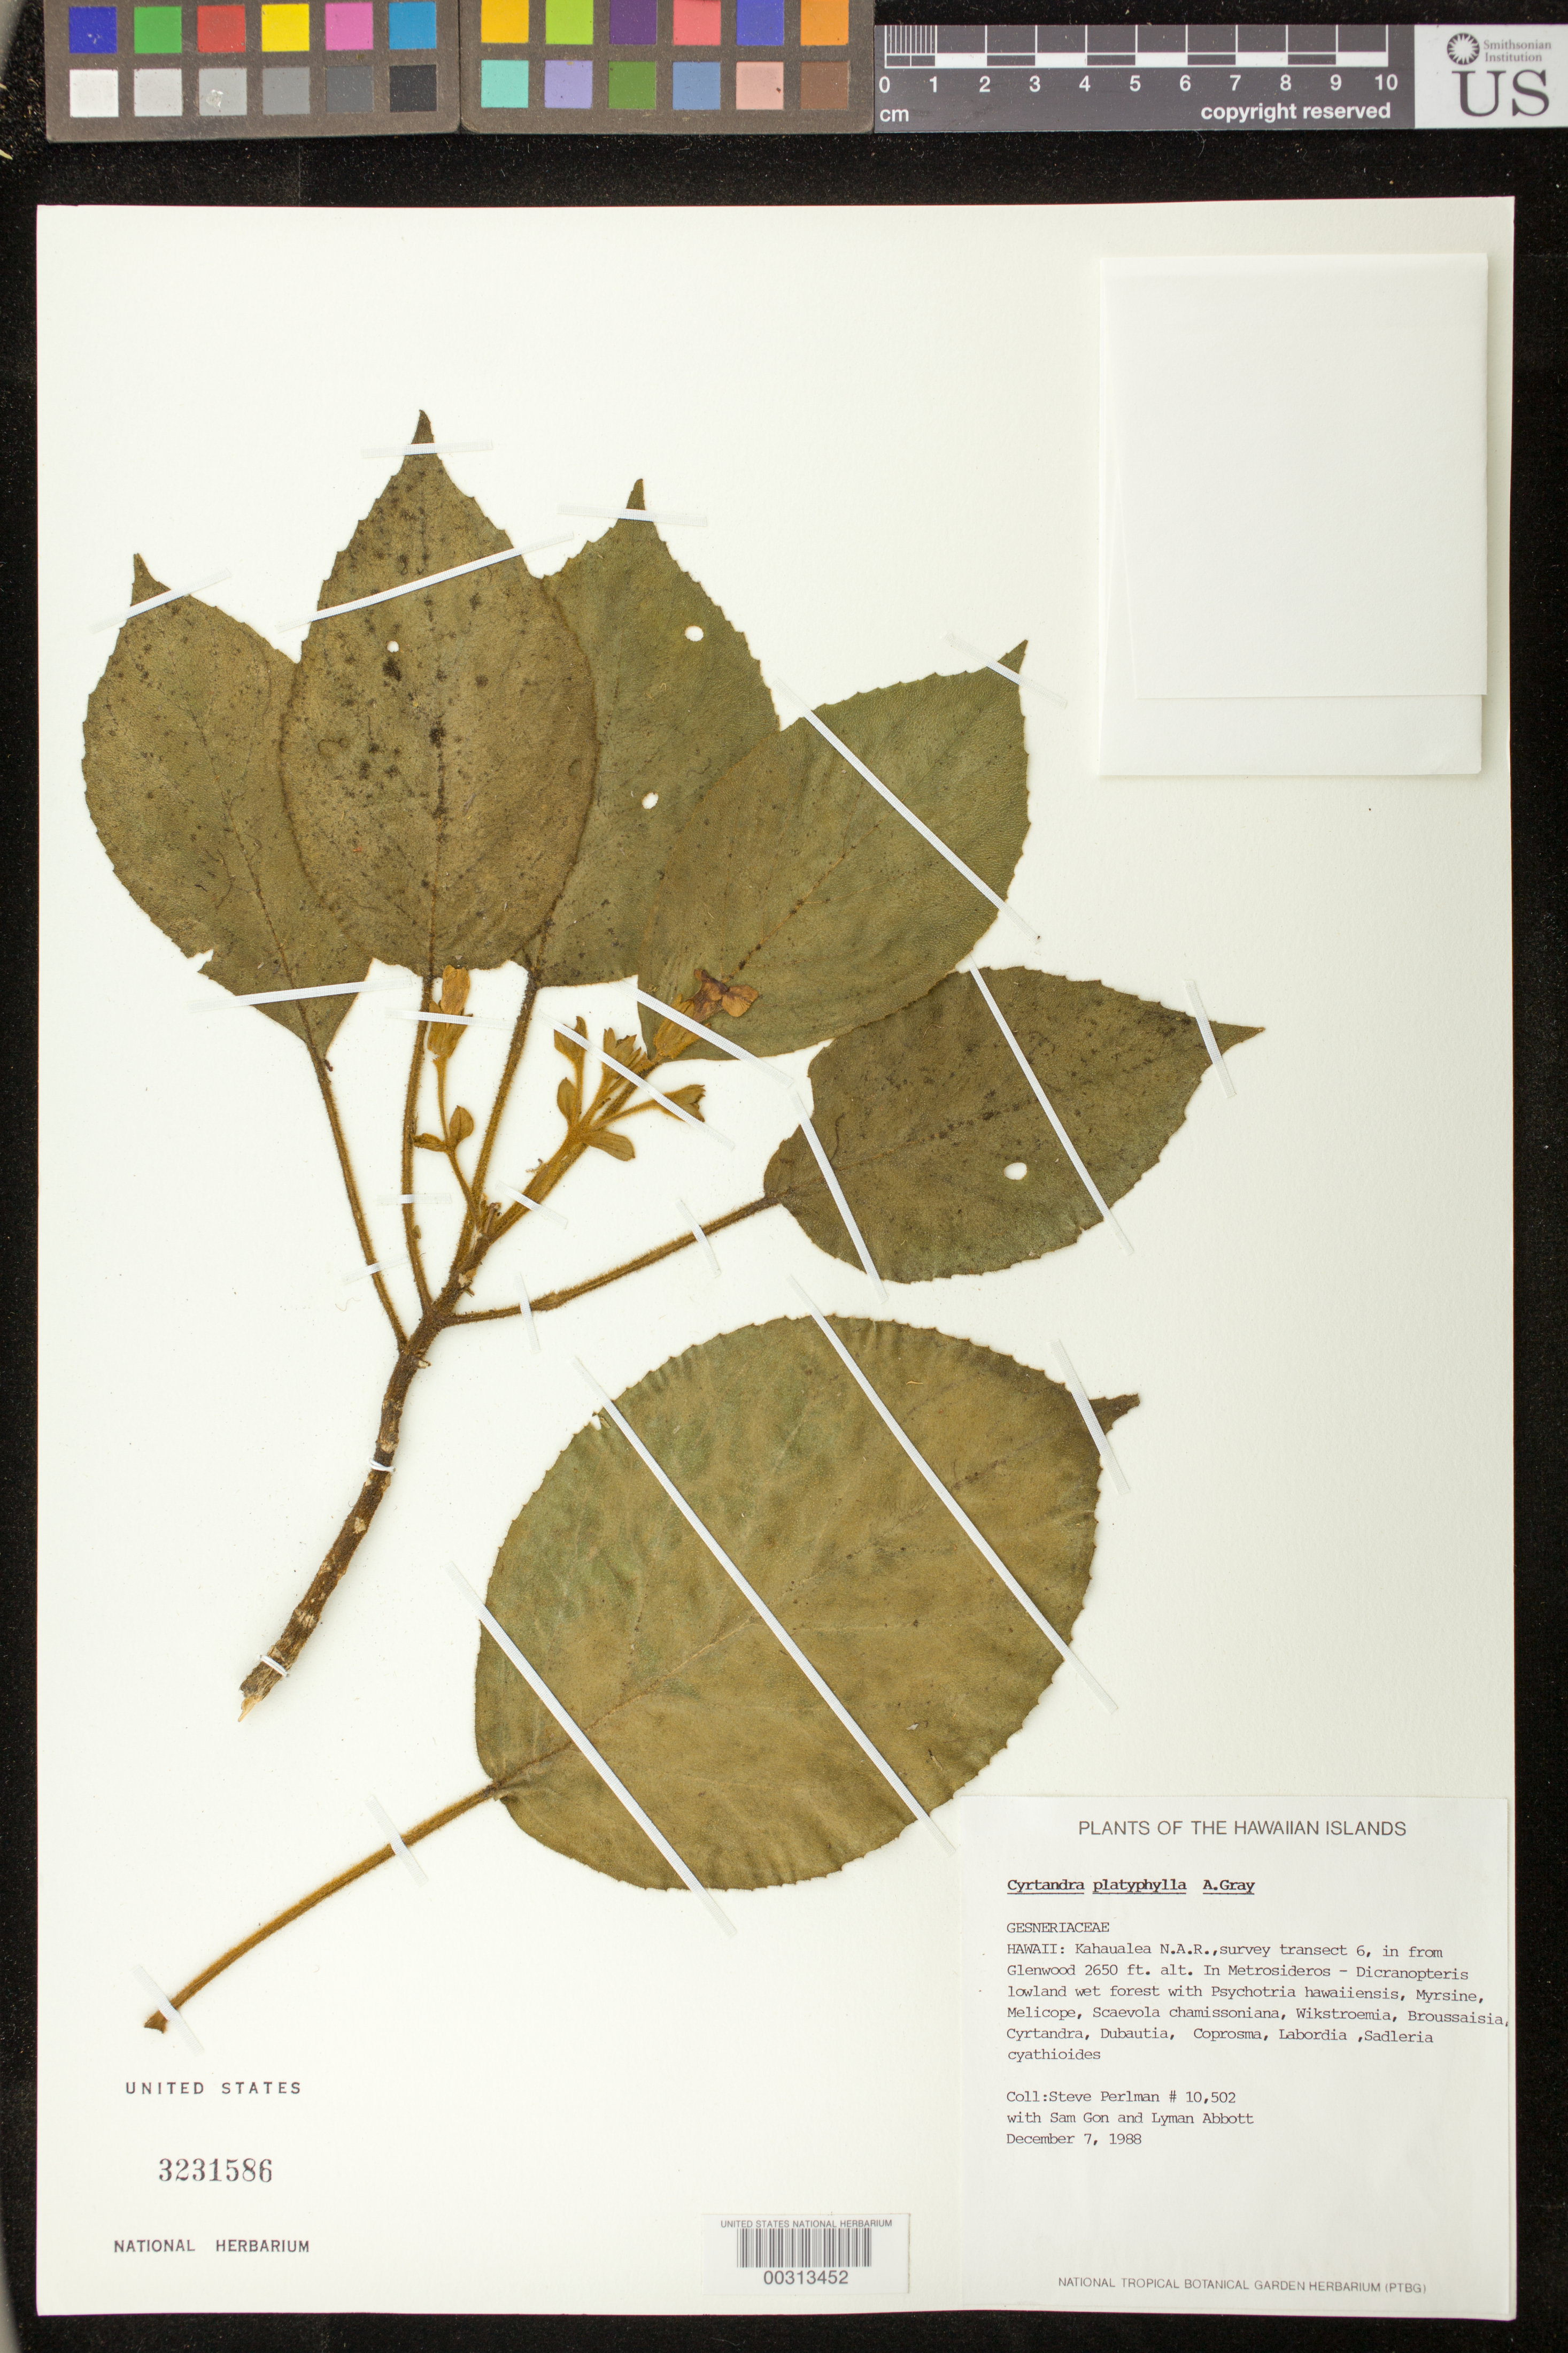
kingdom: Plantae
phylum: Tracheophyta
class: Magnoliopsida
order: Lamiales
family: Gesneriaceae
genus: Cyrtandra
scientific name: Cyrtandra platyphylla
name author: A. Gray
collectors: S. P. Perlman, S. Gon & L. Abbott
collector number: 10502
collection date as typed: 07 Dec 1988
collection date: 1988-12-07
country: United States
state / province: Hawaii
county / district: Hawaii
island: Hawaii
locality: Kahaualea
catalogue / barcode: US 3231586